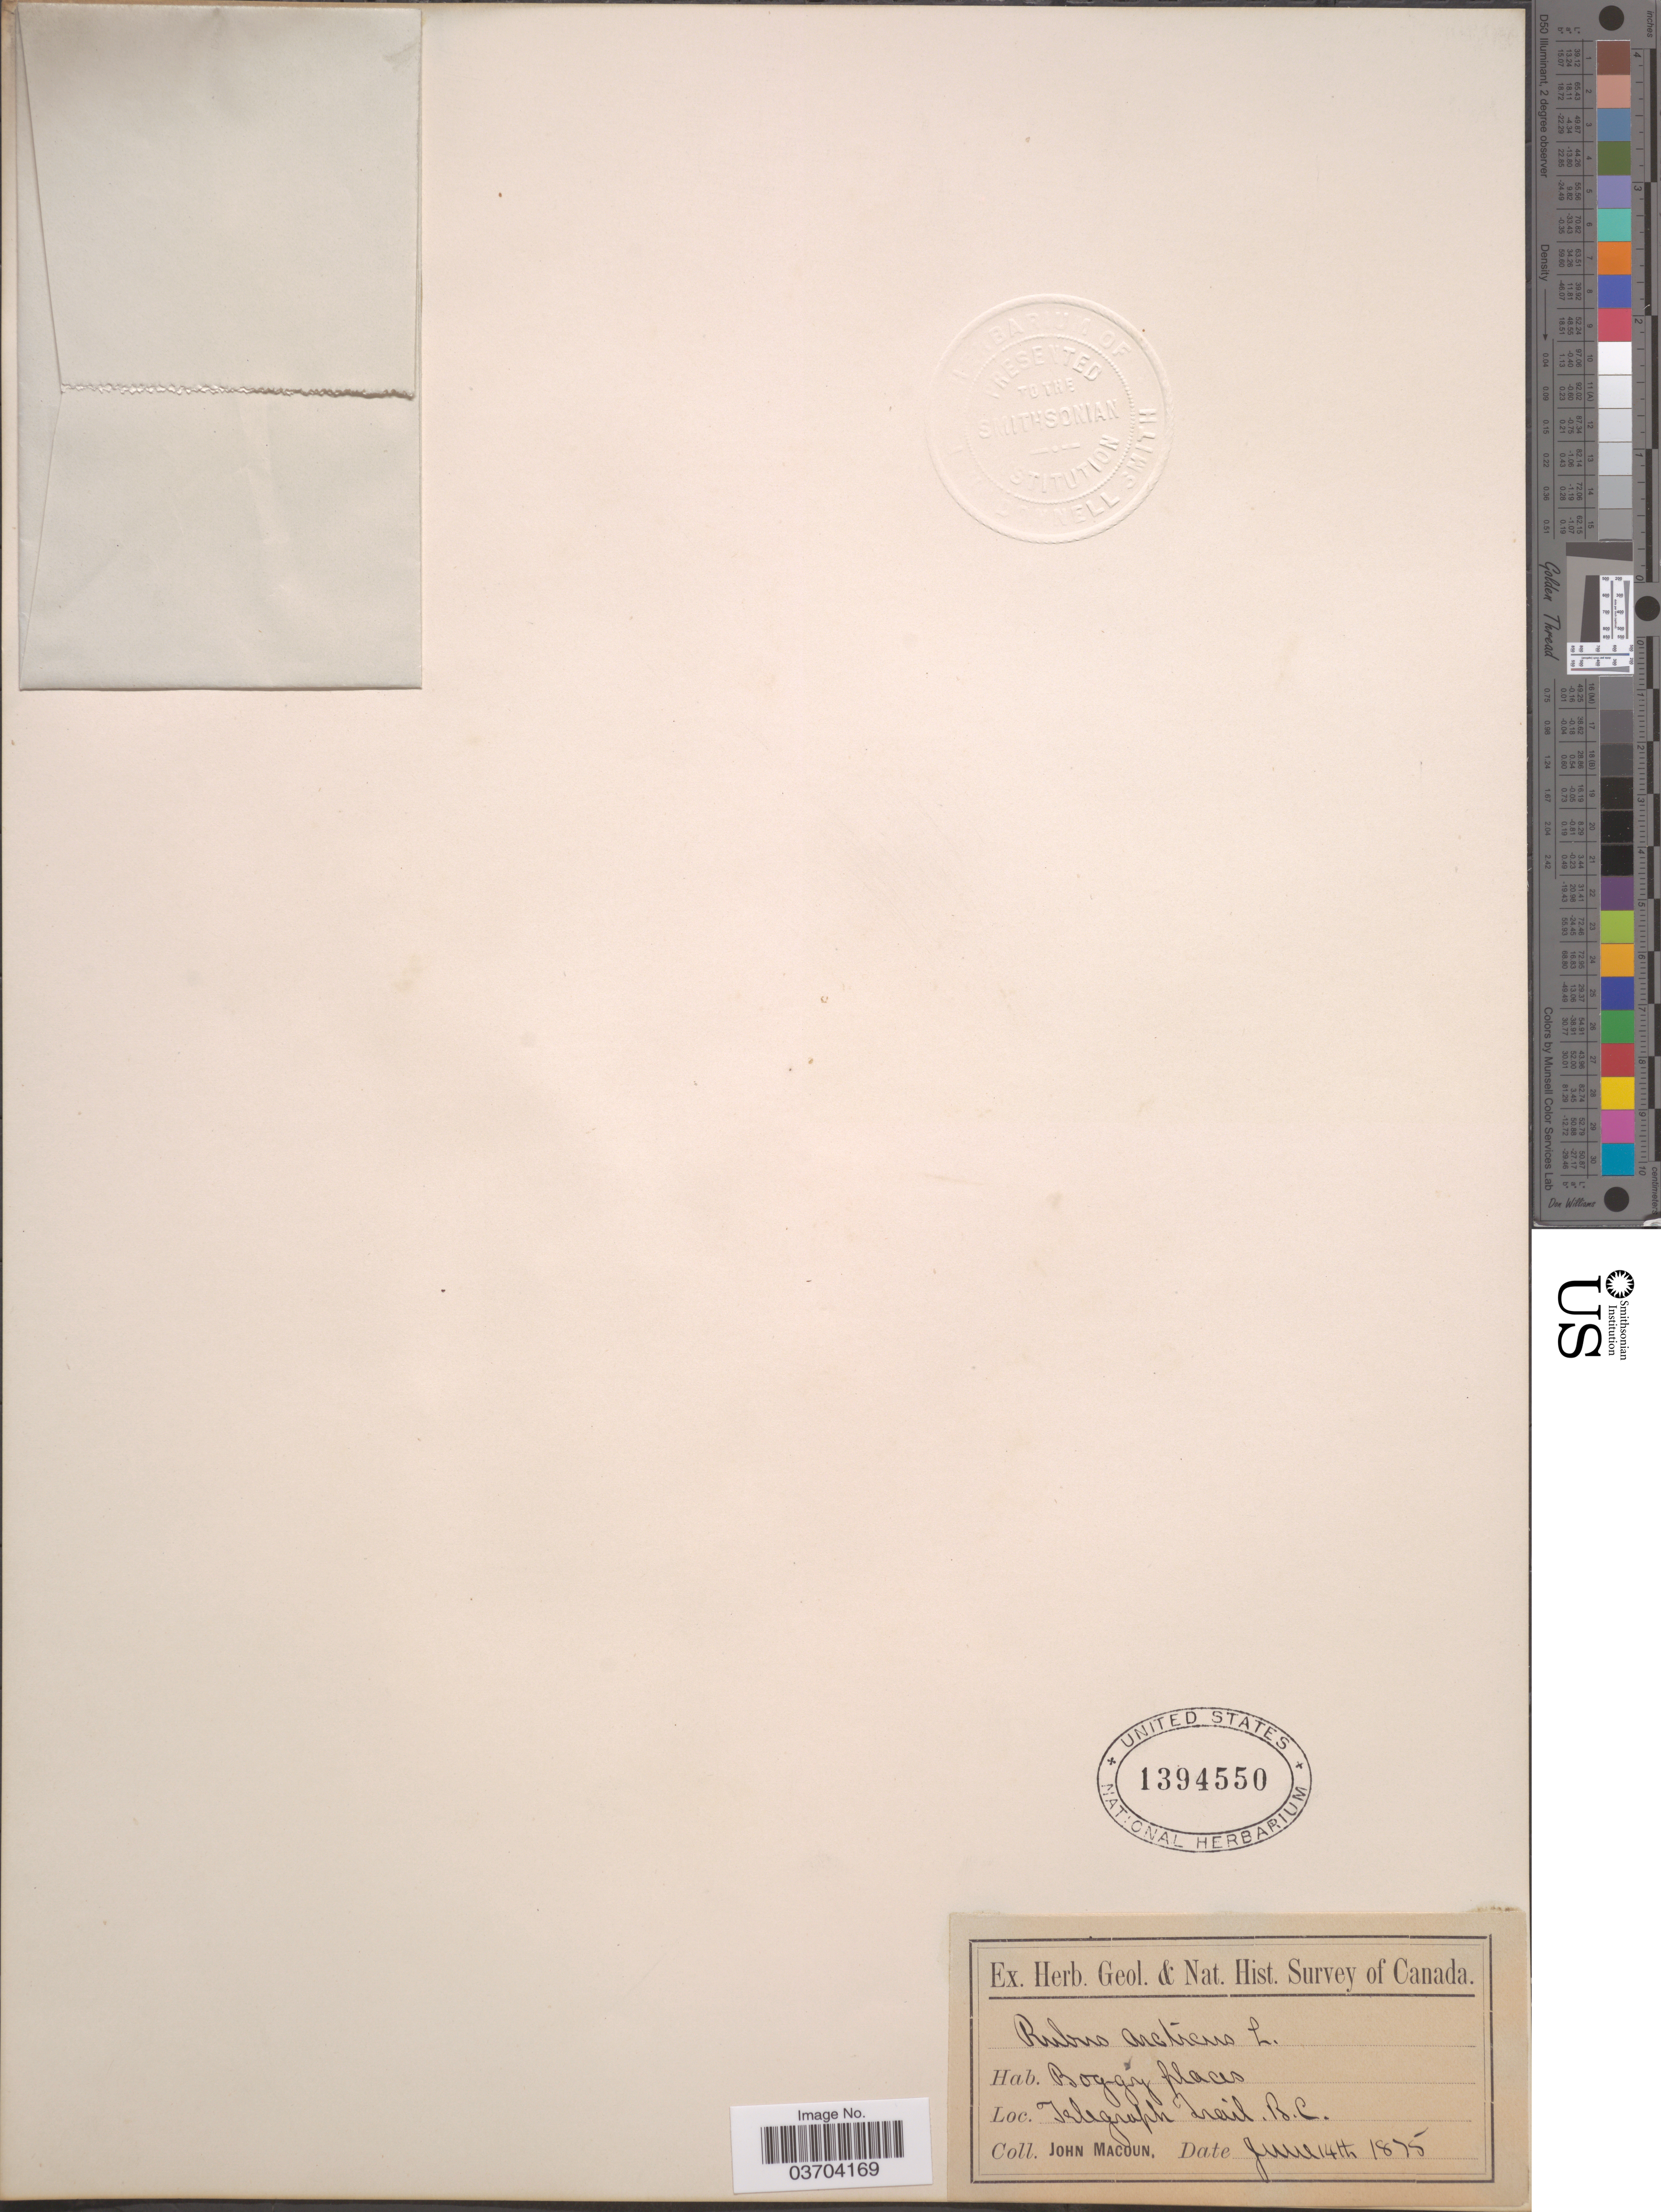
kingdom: Plantae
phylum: Tracheophyta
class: Magnoliopsida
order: Rosales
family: Rosaceae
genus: Rubus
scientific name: Rubus andrewsianus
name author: Blanch.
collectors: J. Macoun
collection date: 1875-06-14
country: Canada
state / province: British Columbia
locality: Telegraph Trail.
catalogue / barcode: US 1394550